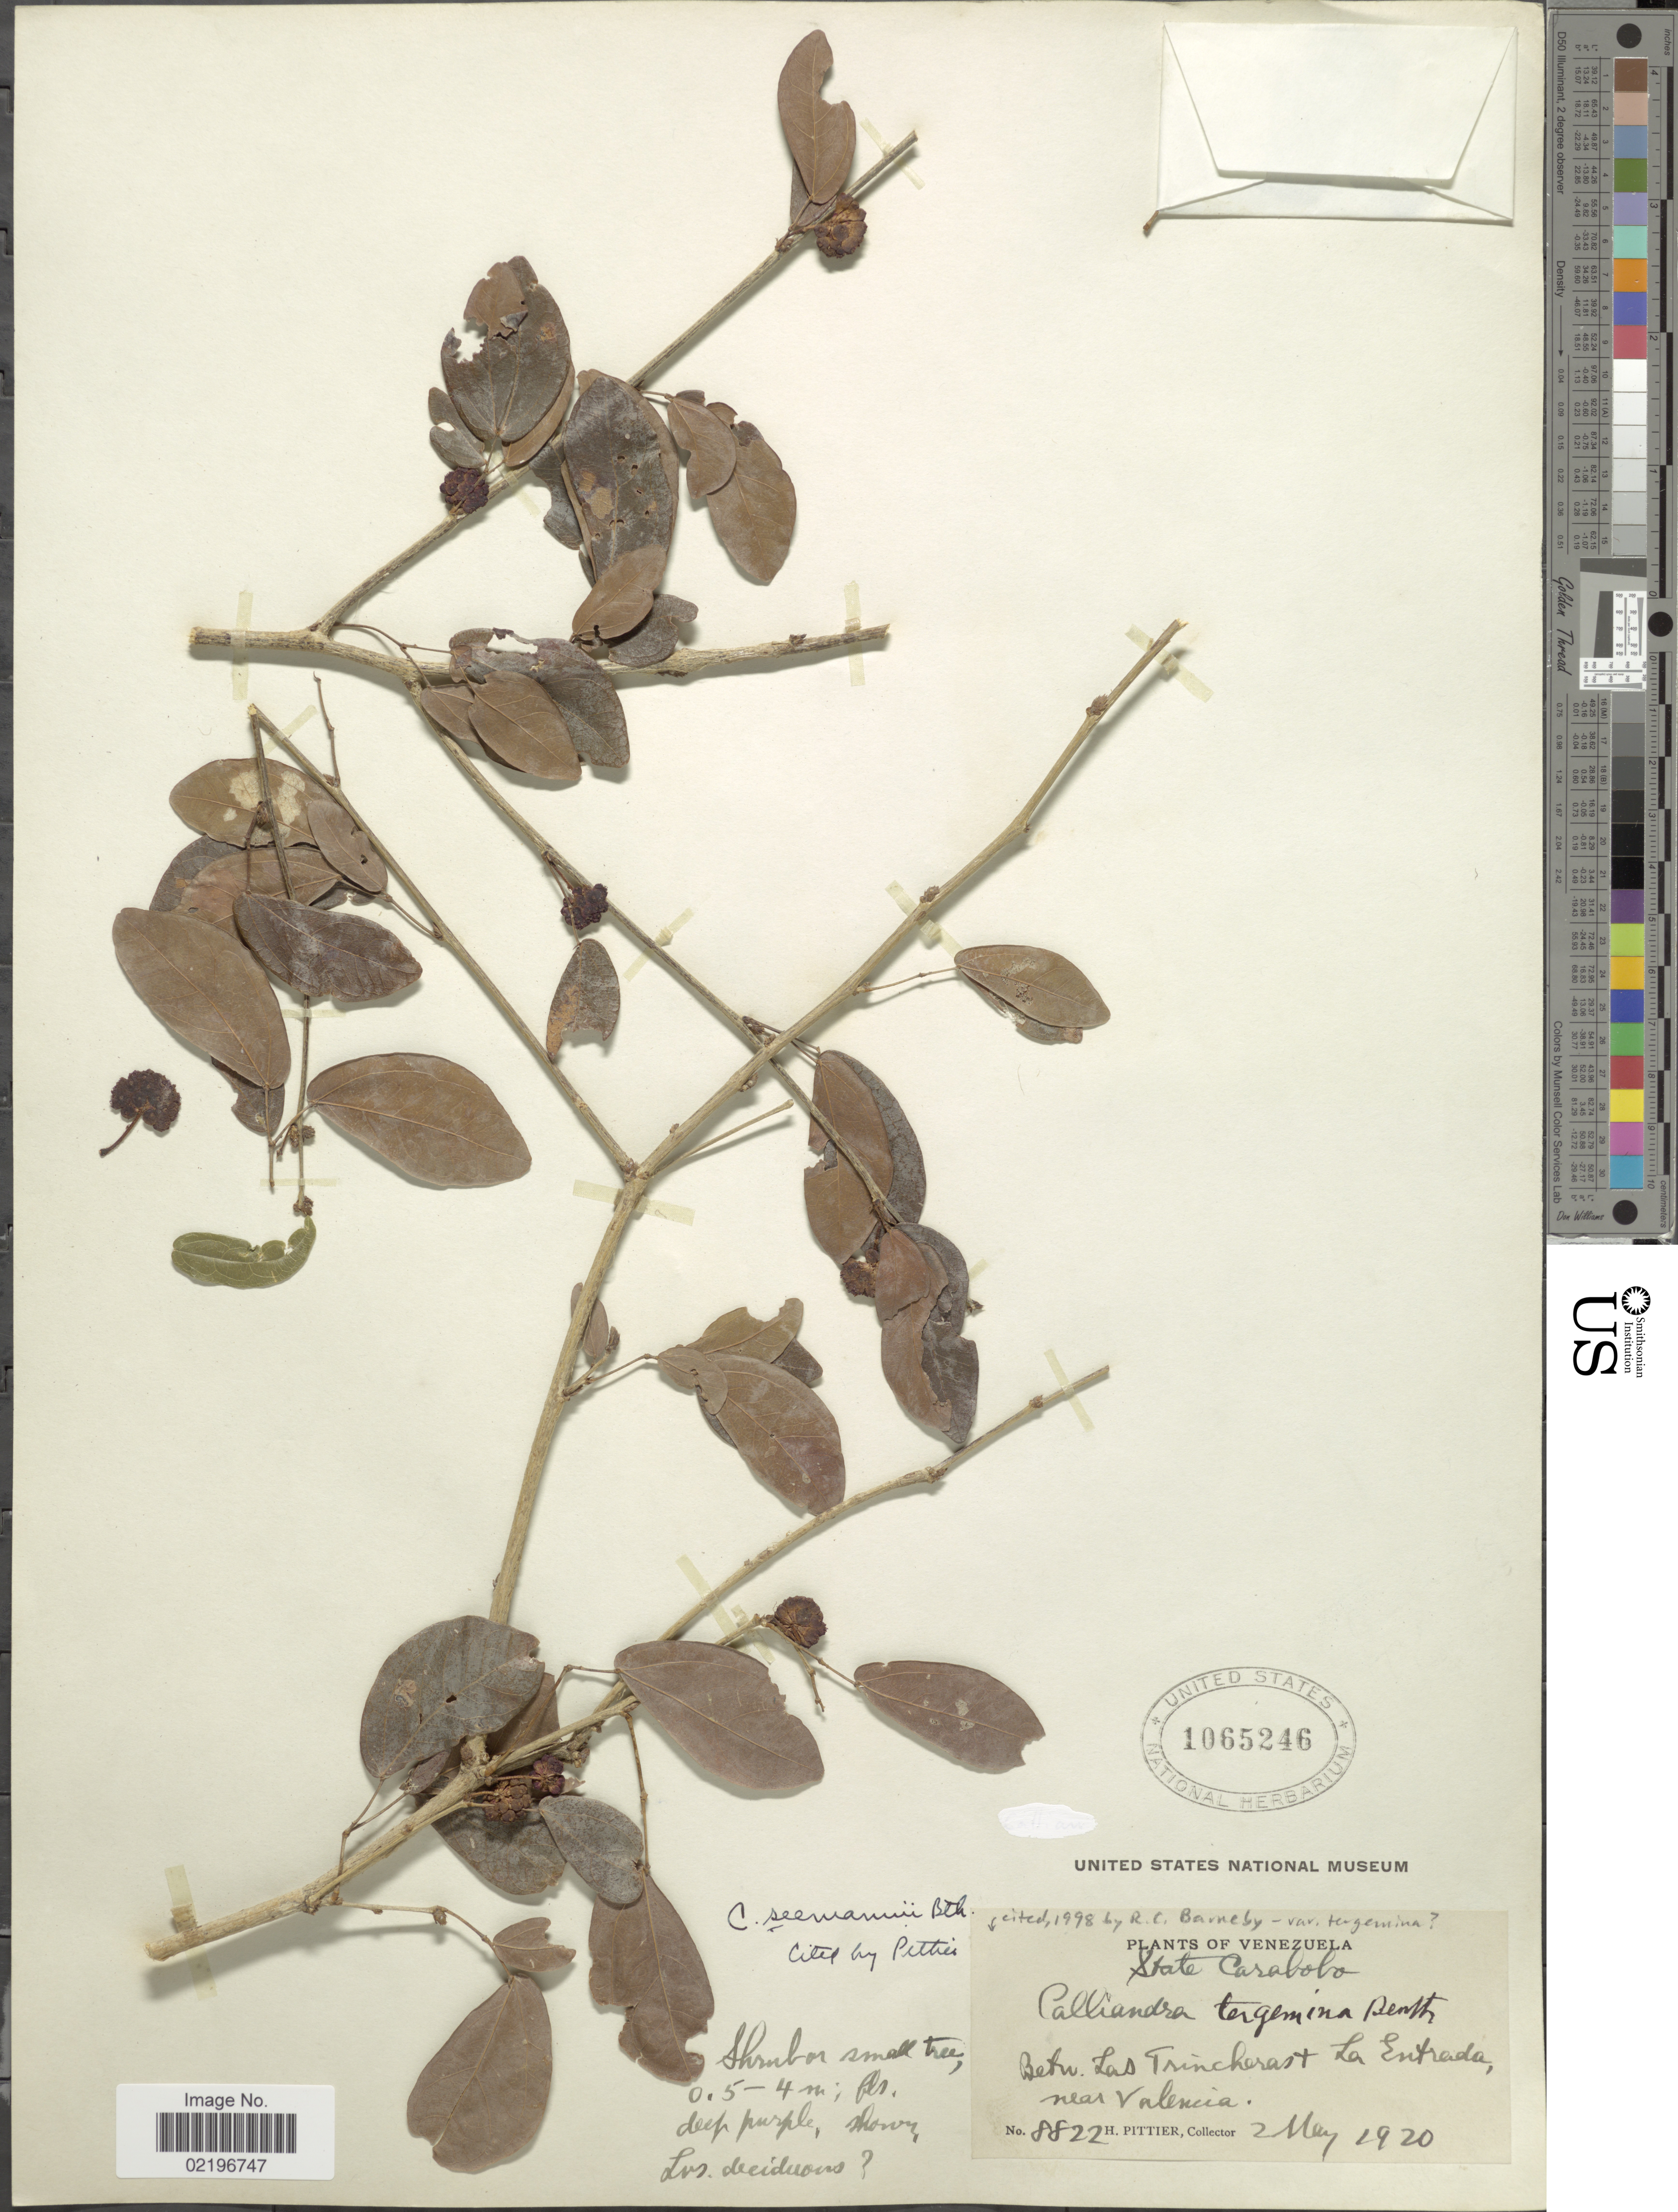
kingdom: Plantae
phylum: Tracheophyta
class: Magnoliopsida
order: Fabales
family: Fabaceae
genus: Calliandra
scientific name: Calliandra tergemina var. tergemina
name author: (L.) Benth.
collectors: H. F. Pittier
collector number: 8822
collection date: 1920-05-02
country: Venezuela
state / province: Carabobo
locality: Betw. Las Trincherast La Entrada, near Valencia.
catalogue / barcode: US 1065246